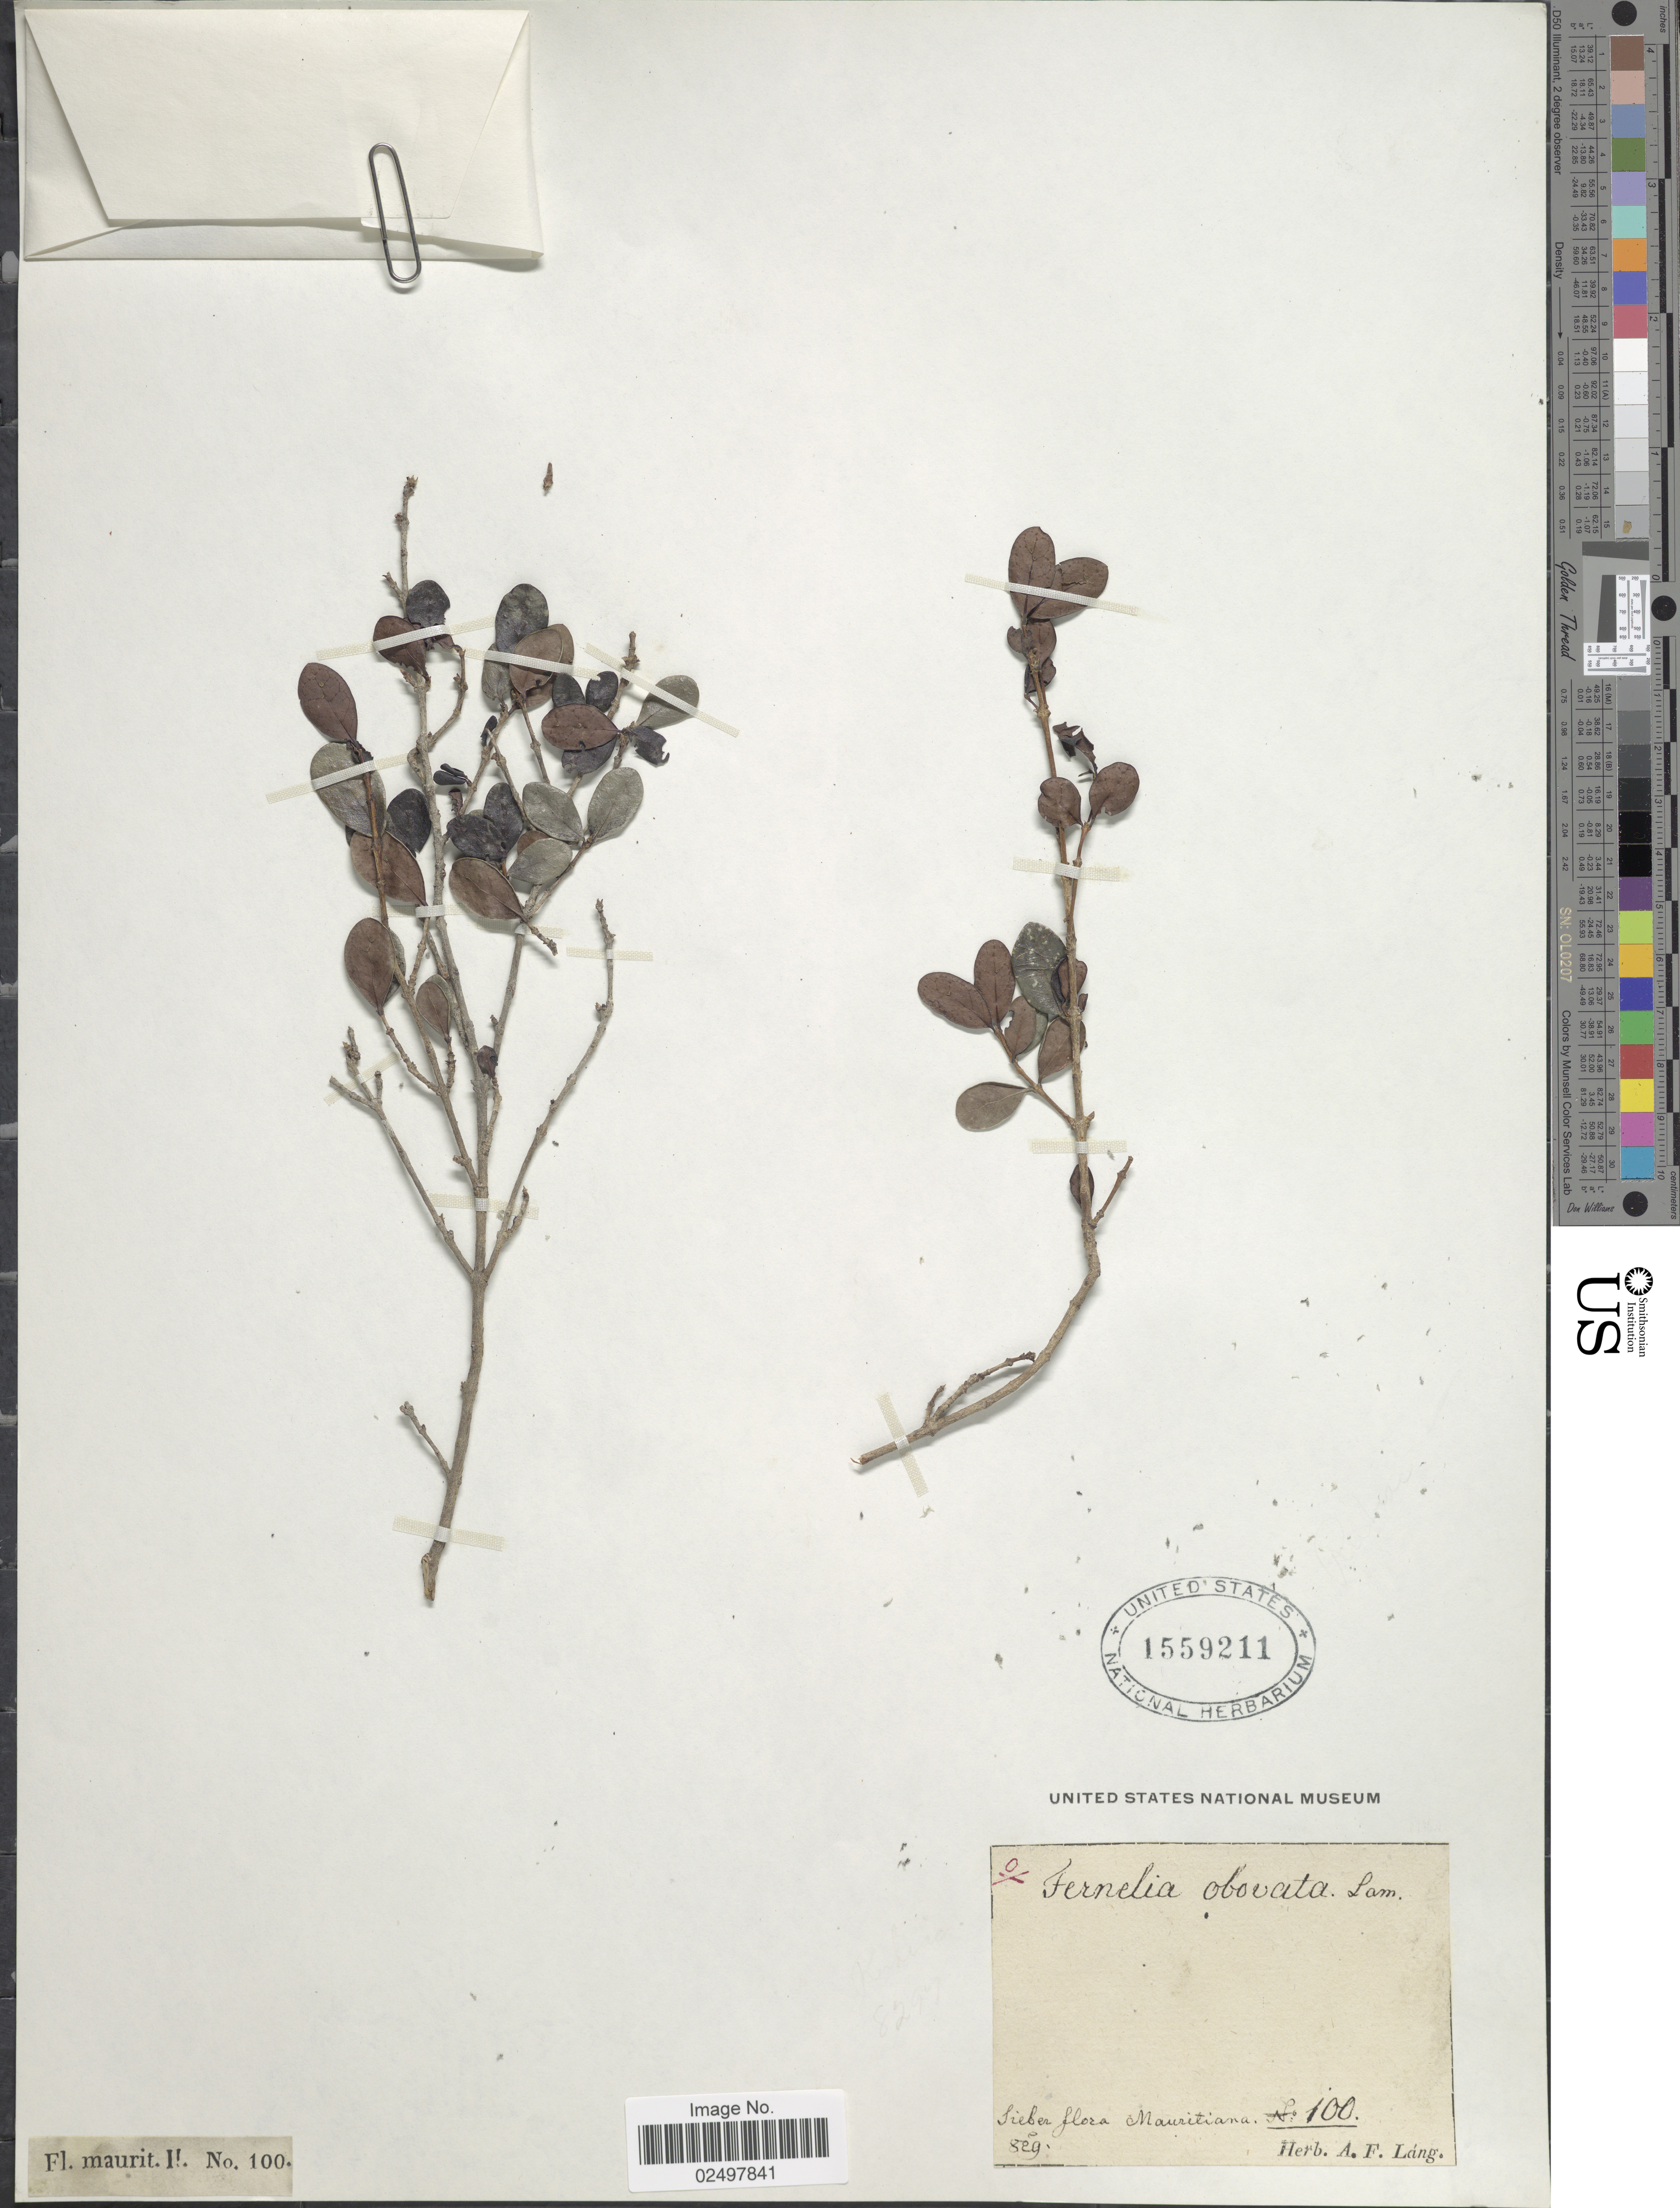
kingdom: Plantae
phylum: Tracheophyta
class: Magnoliopsida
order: Gentianales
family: Rubiaceae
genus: Fernelia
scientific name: Fernelia obovata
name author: Lam.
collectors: Ex herb. A. F. Lang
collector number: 100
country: Mauritania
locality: Sieber [unsure placement]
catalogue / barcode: US 1559211